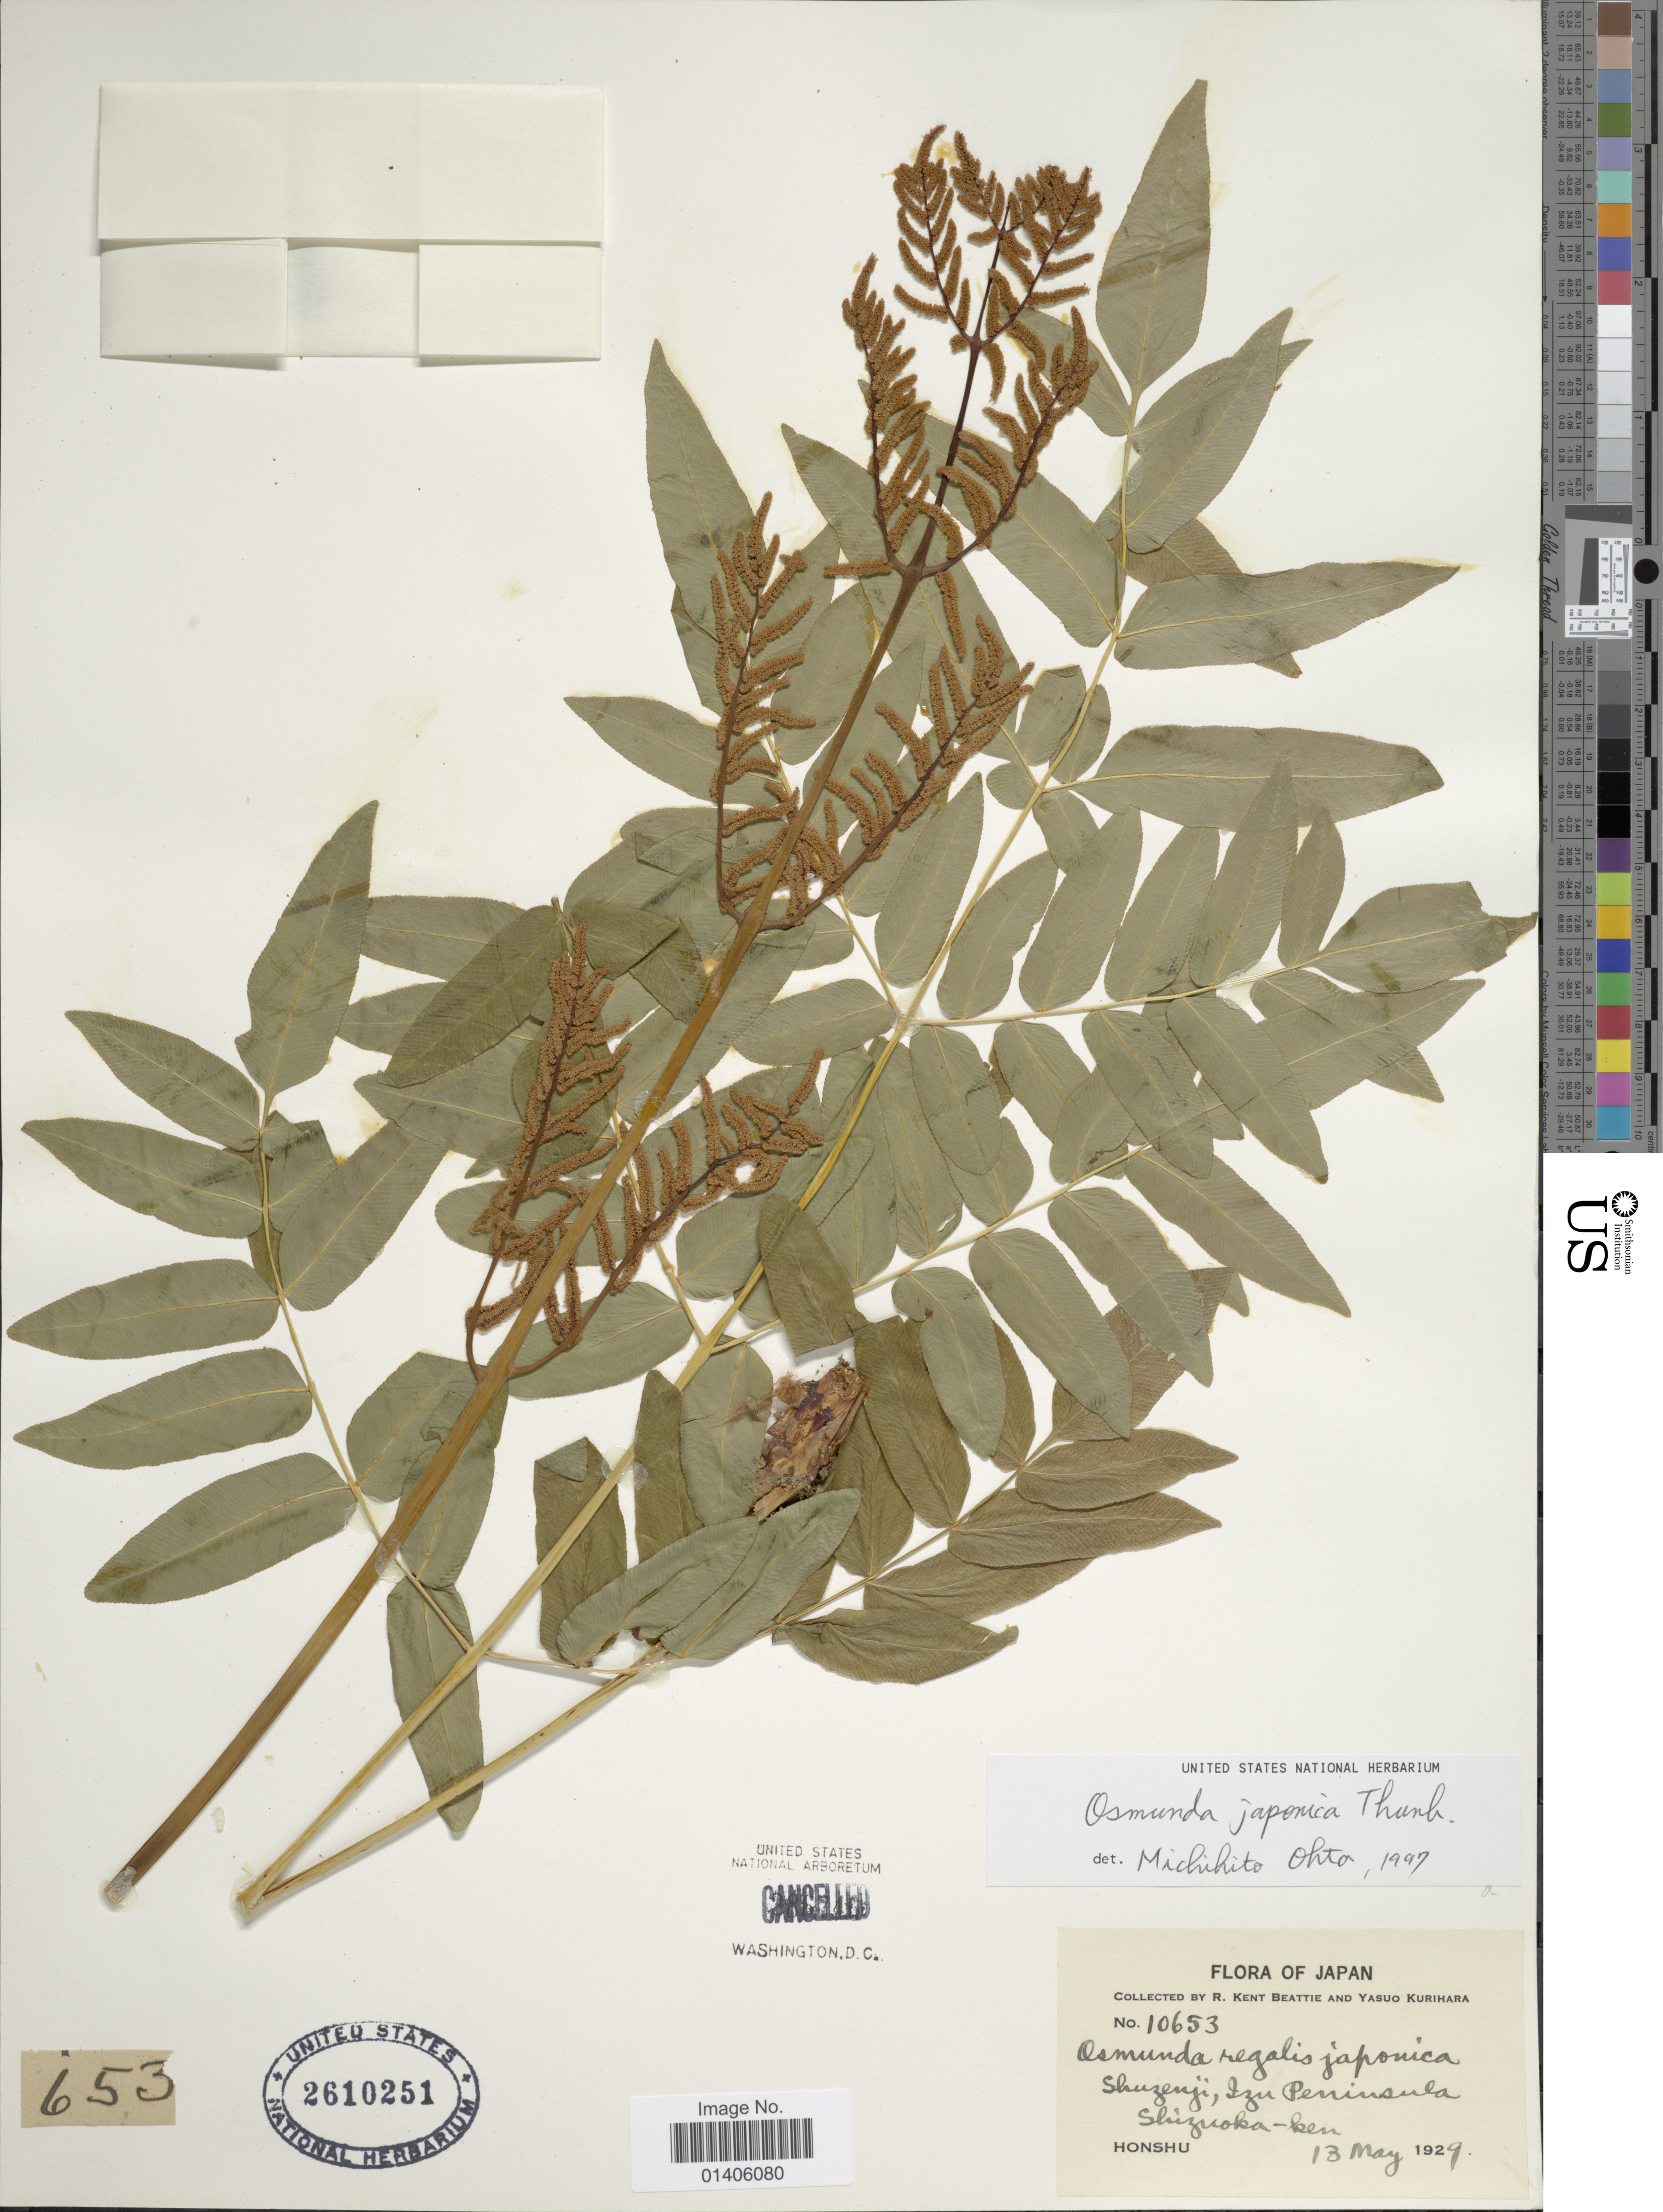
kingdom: Plantae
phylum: Tracheophyta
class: Polypodiopsida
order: Osmundales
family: Osmundaceae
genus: Osmunda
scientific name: Osmunda japonica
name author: Thunb.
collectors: R. K. Beattie & Y. Kurihara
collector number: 10653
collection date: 1929-05-13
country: Japan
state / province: Sizuoka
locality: Shuzenji, Izu Peninsula Shizuoka-ken, Honshu.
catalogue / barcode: US 2610251